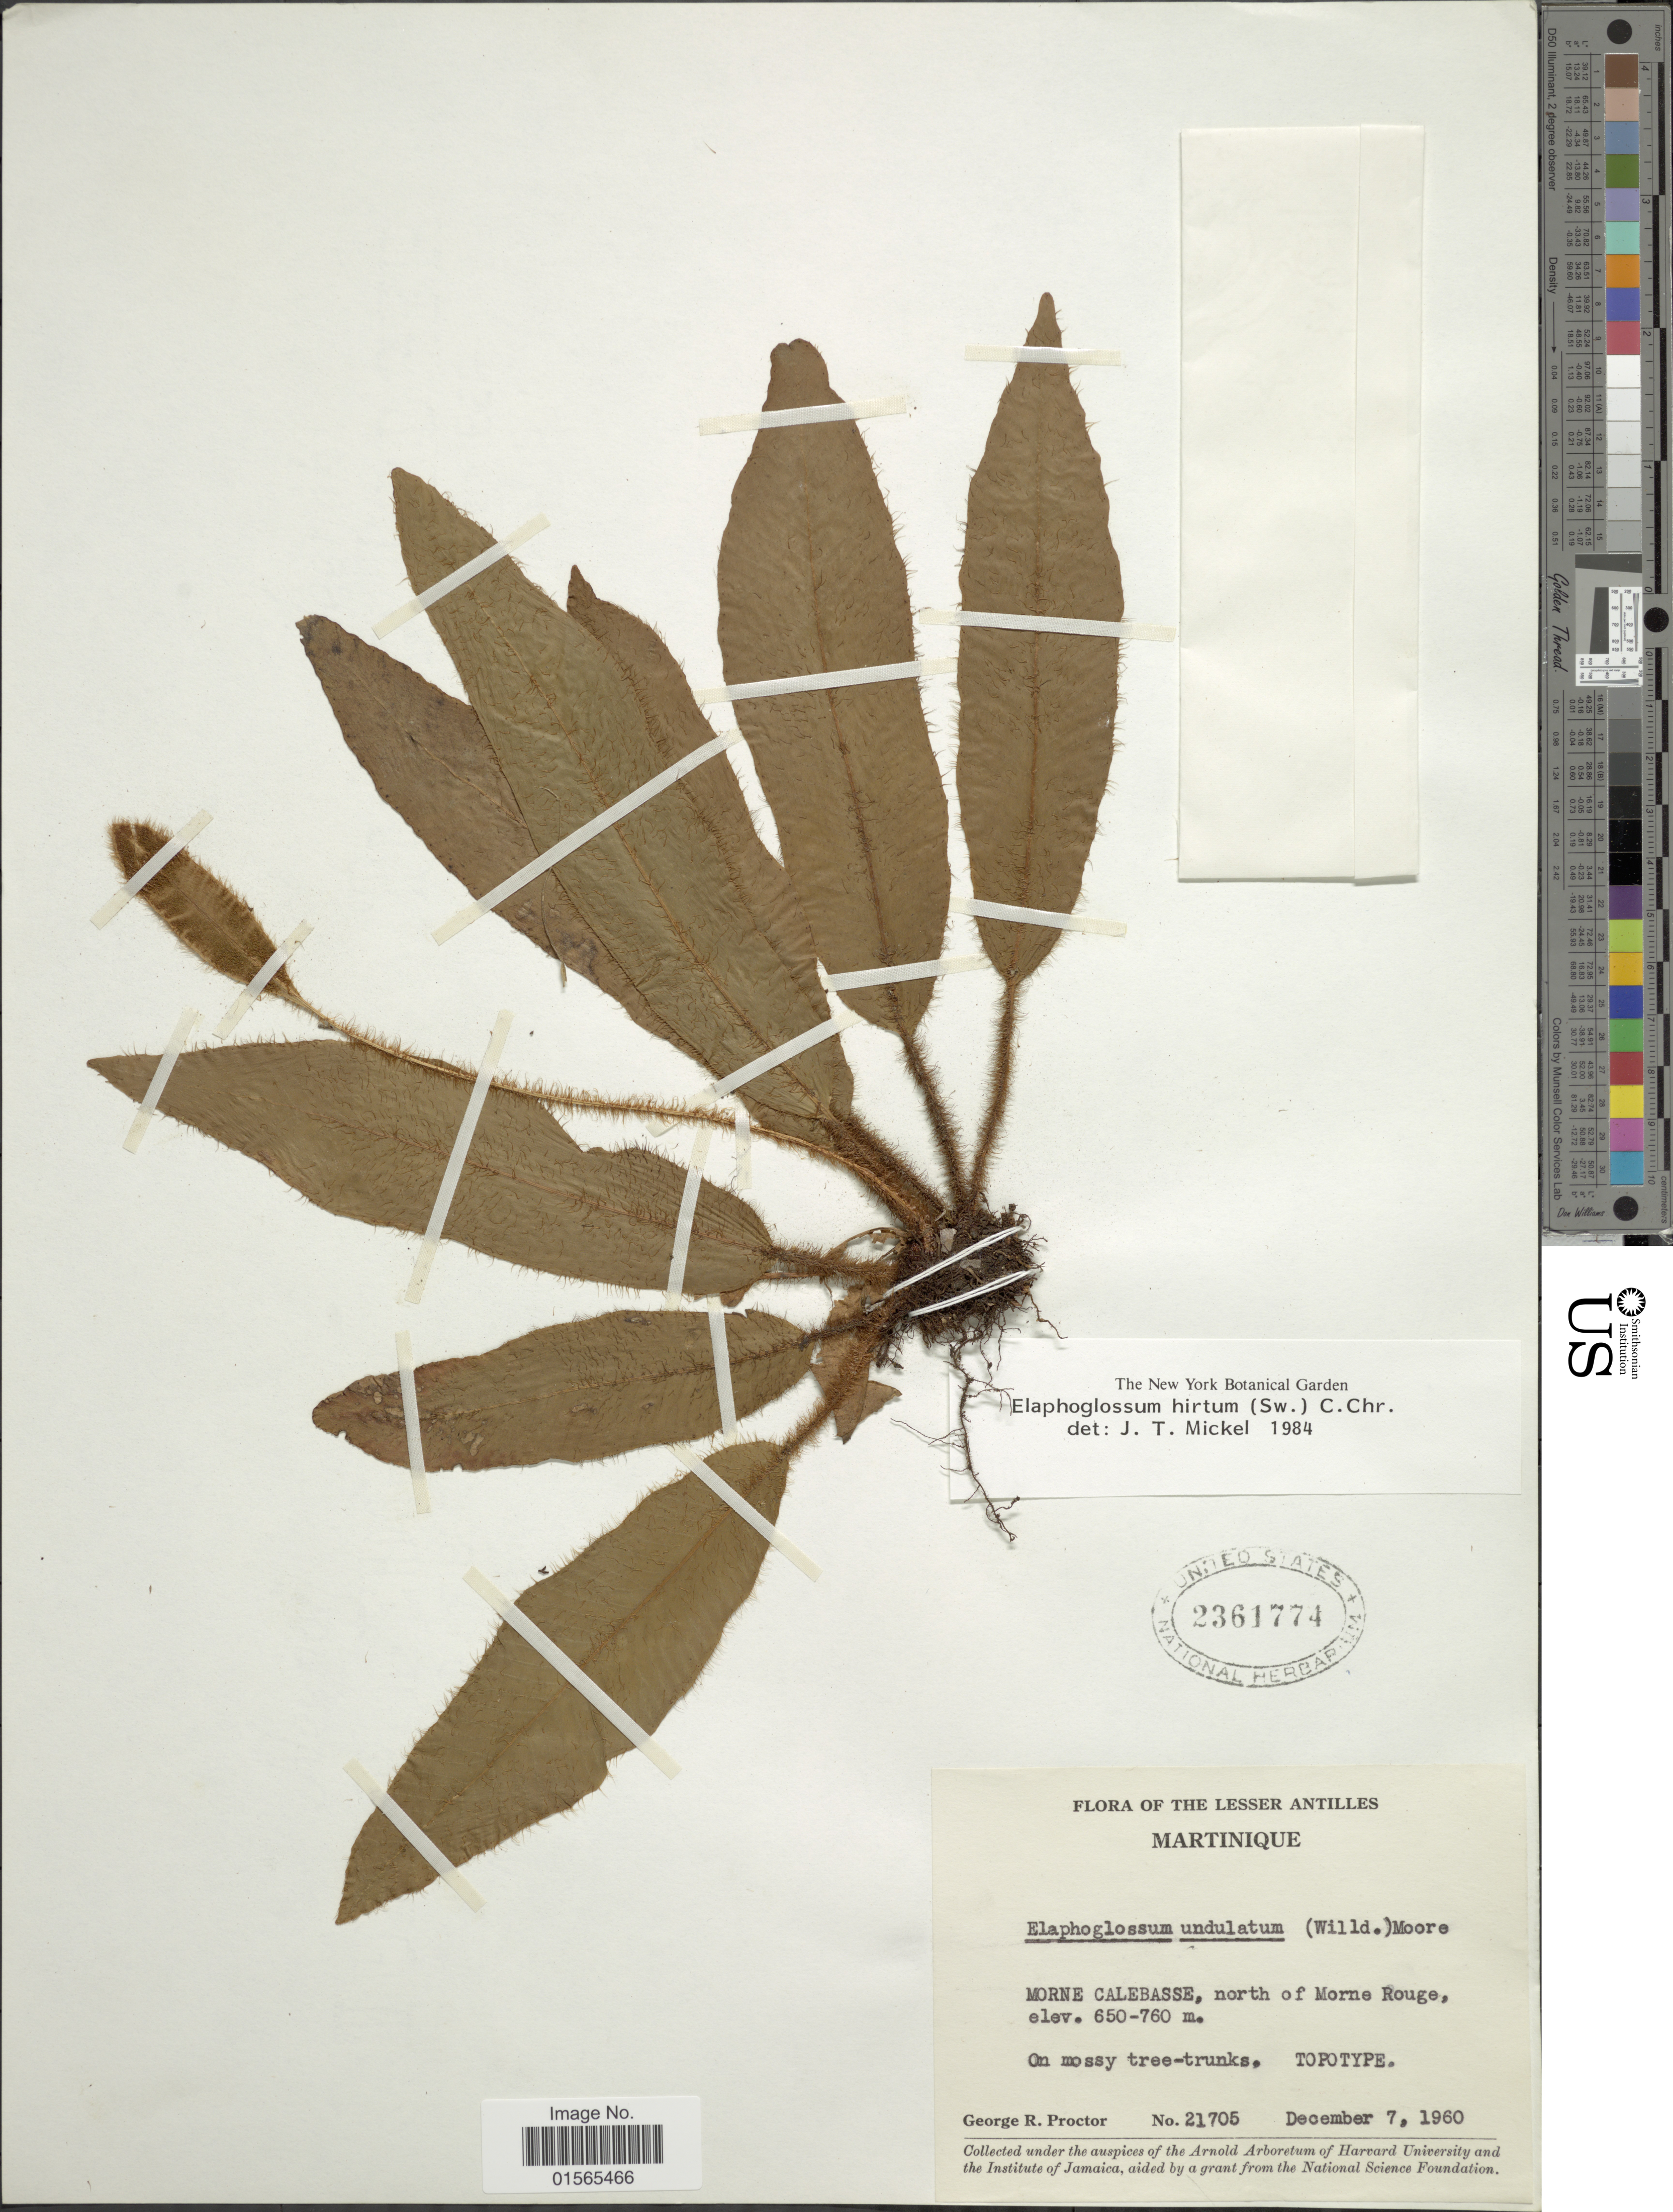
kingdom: Plantae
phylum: Tracheophyta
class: Polypodiopsida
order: Polypodiales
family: Dryopteridaceae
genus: Elaphoglossum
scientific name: Elaphoglossum hirtum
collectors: G. R. Proctor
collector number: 21705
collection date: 1960-12-07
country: Martinique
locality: The Lesser Antilles, Morne Calebasse, north of Morne Rouge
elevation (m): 650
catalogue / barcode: US 2361774